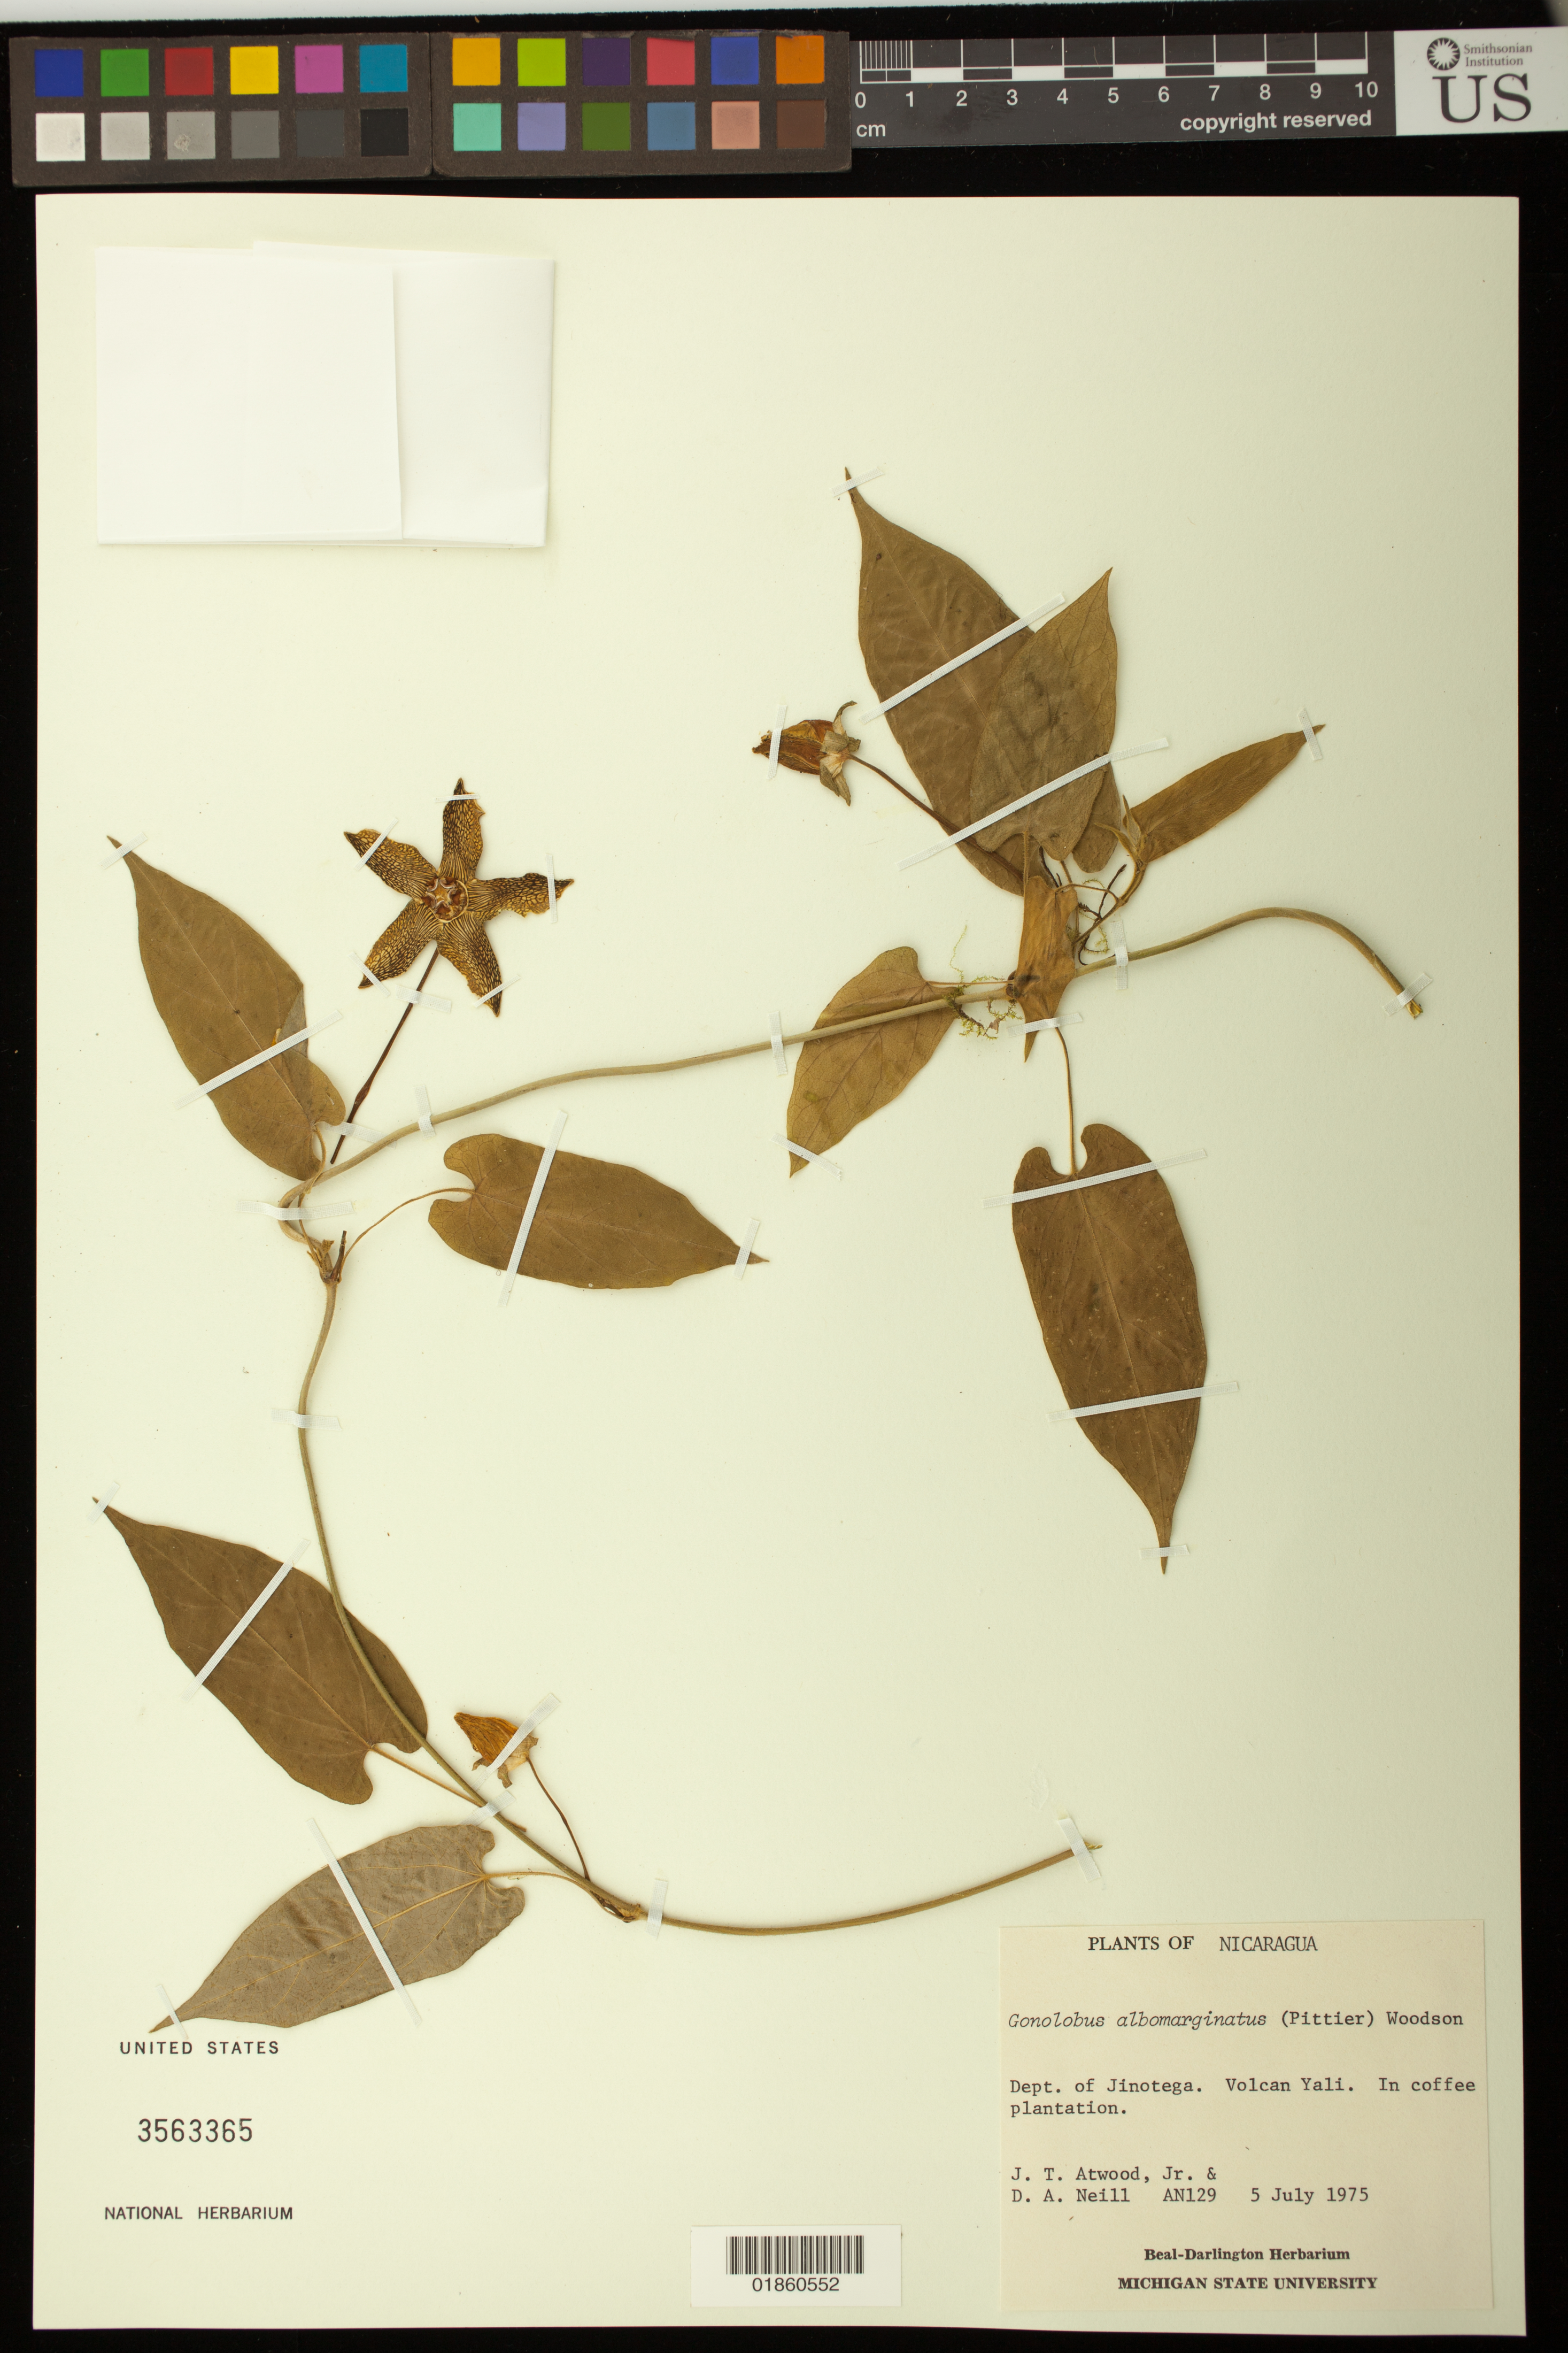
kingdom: Plantae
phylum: Tracheophyta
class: Magnoliopsida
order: Gentianales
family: Apocynaceae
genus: Gonolobus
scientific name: Gonolobus albomarginatus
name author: (Pittier) Woodson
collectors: J. T. Atwood & D. A. Neill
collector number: AN129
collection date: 1975-07-05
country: Nicaragua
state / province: Jinotega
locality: Volcan Yali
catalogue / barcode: US 3563365